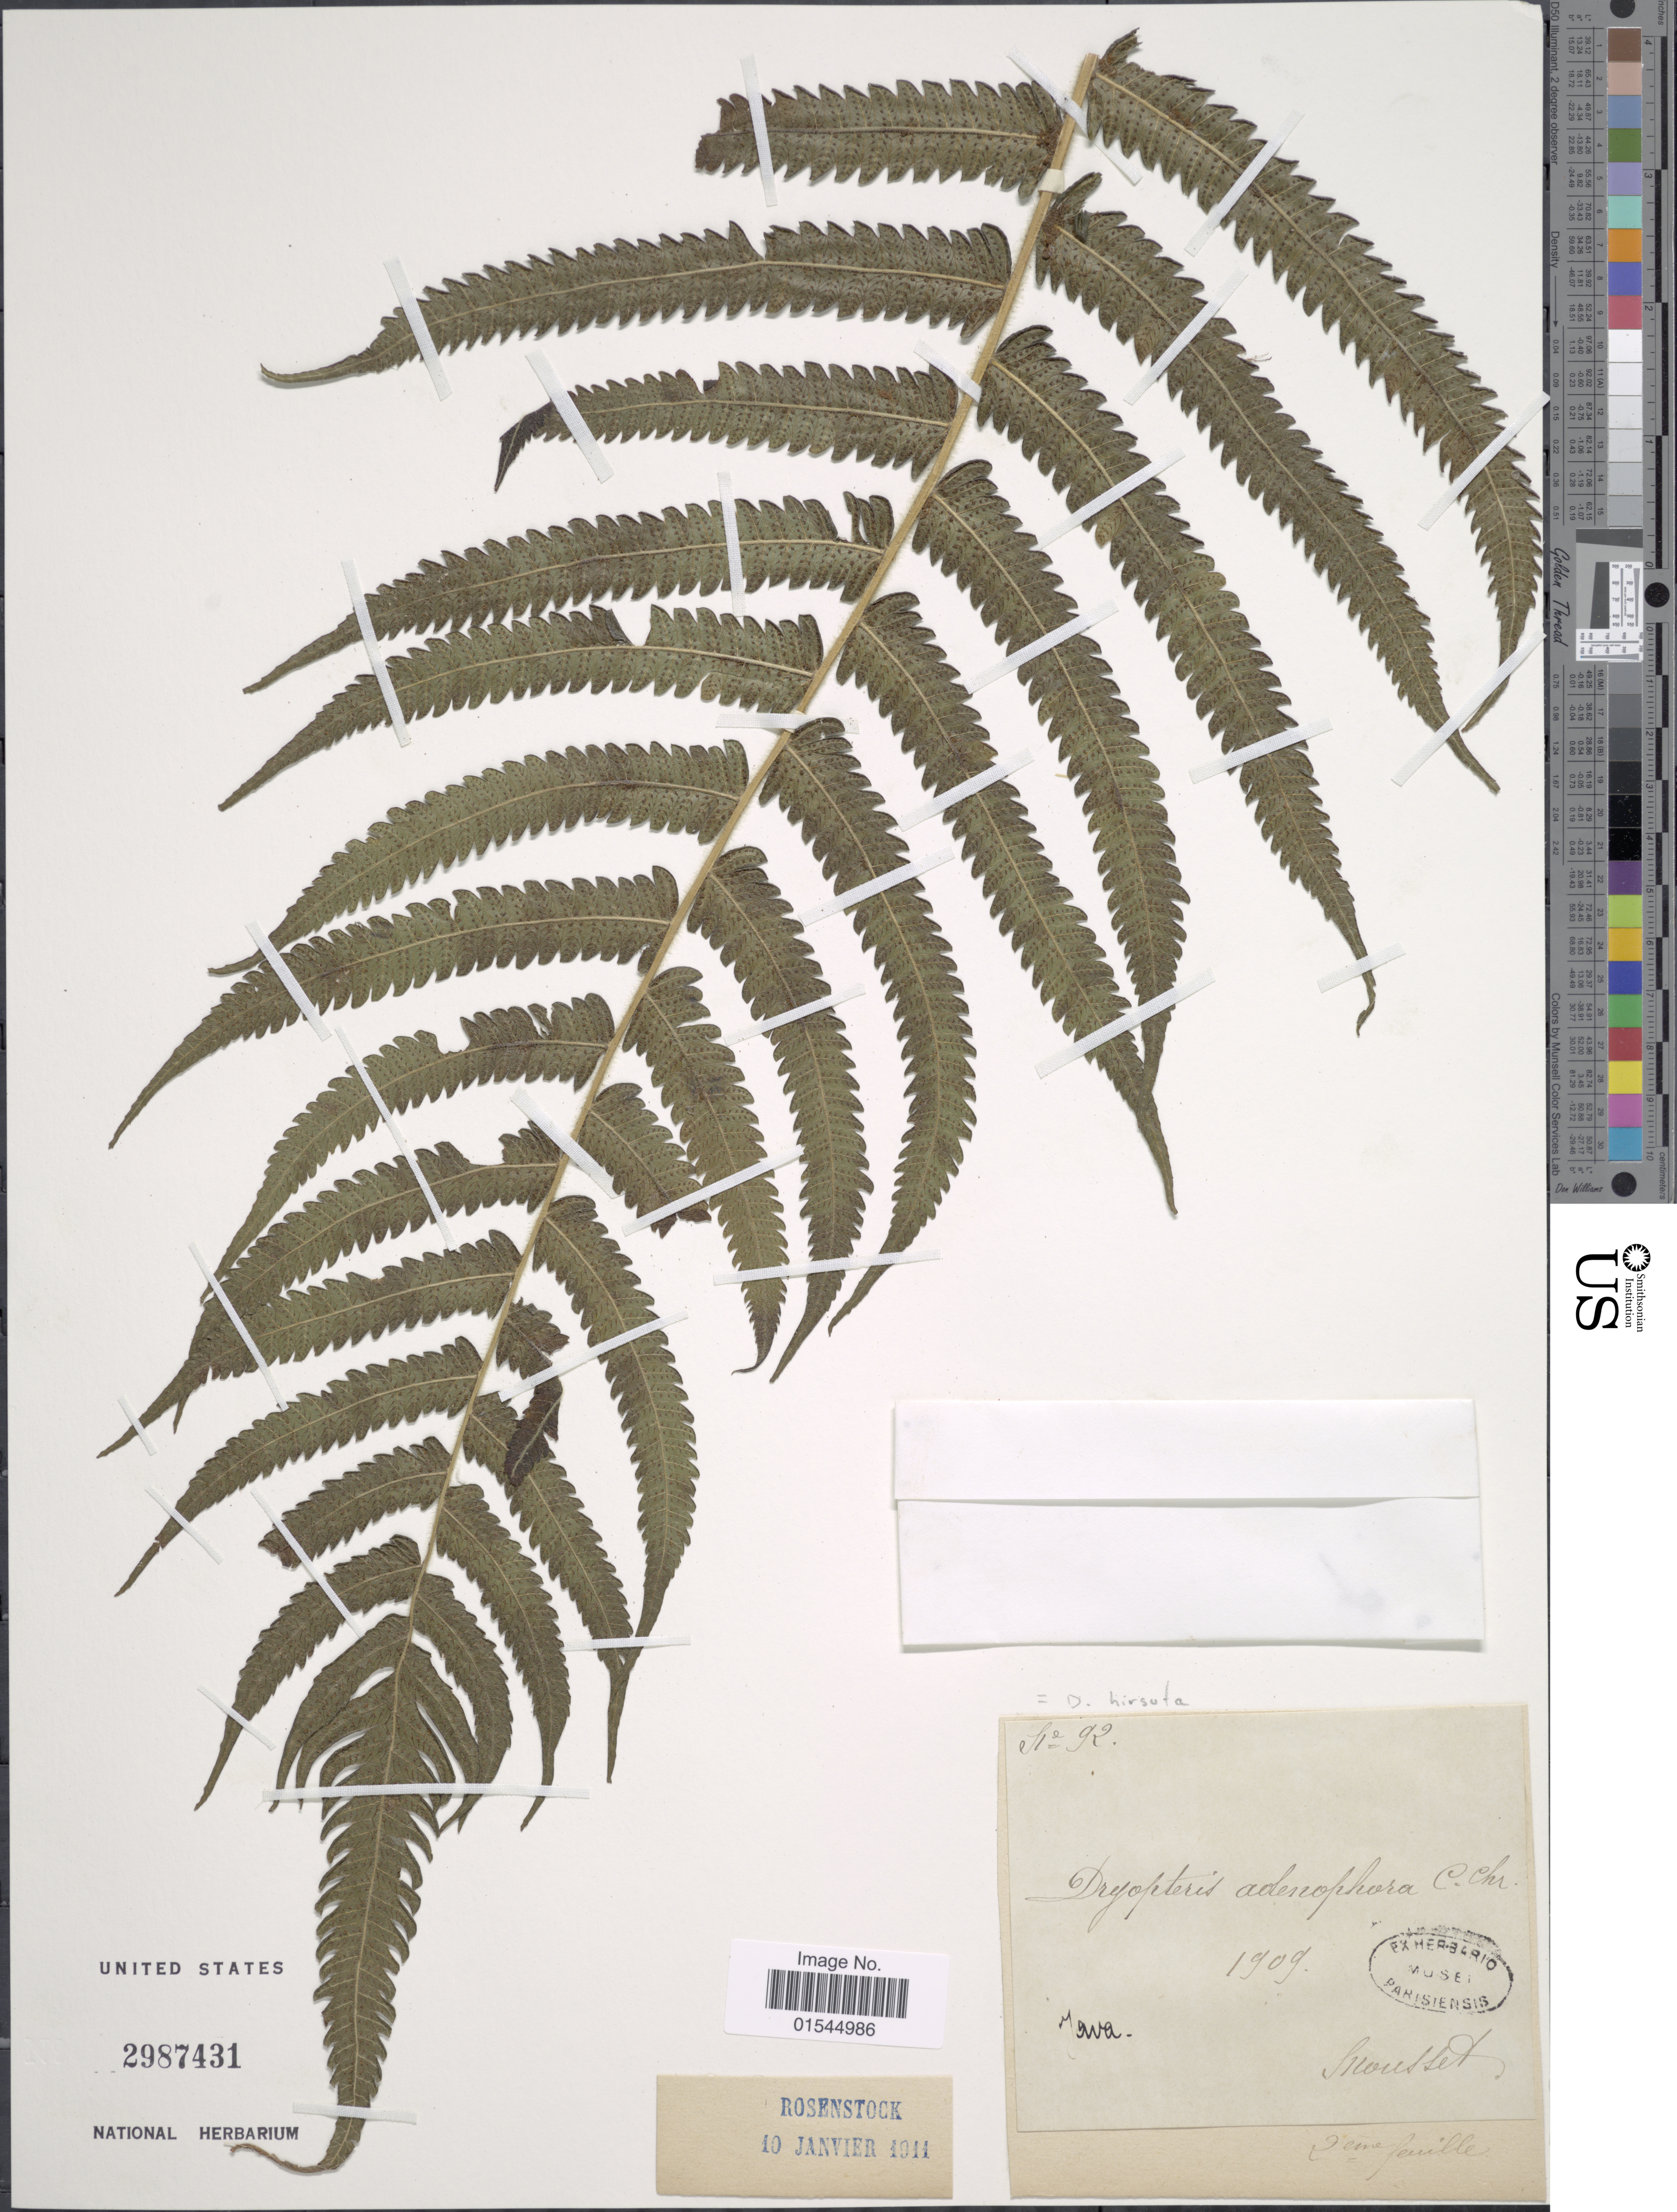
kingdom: Plantae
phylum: Tracheophyta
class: Polypodiopsida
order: Polypodiales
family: Thelypteridaceae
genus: Sphaerostephanos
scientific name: Sphaerostephanos hirsutus var. celebicus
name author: Holttum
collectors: Mousset, --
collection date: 1909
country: Indonesia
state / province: Java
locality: Java.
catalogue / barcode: US 2987431